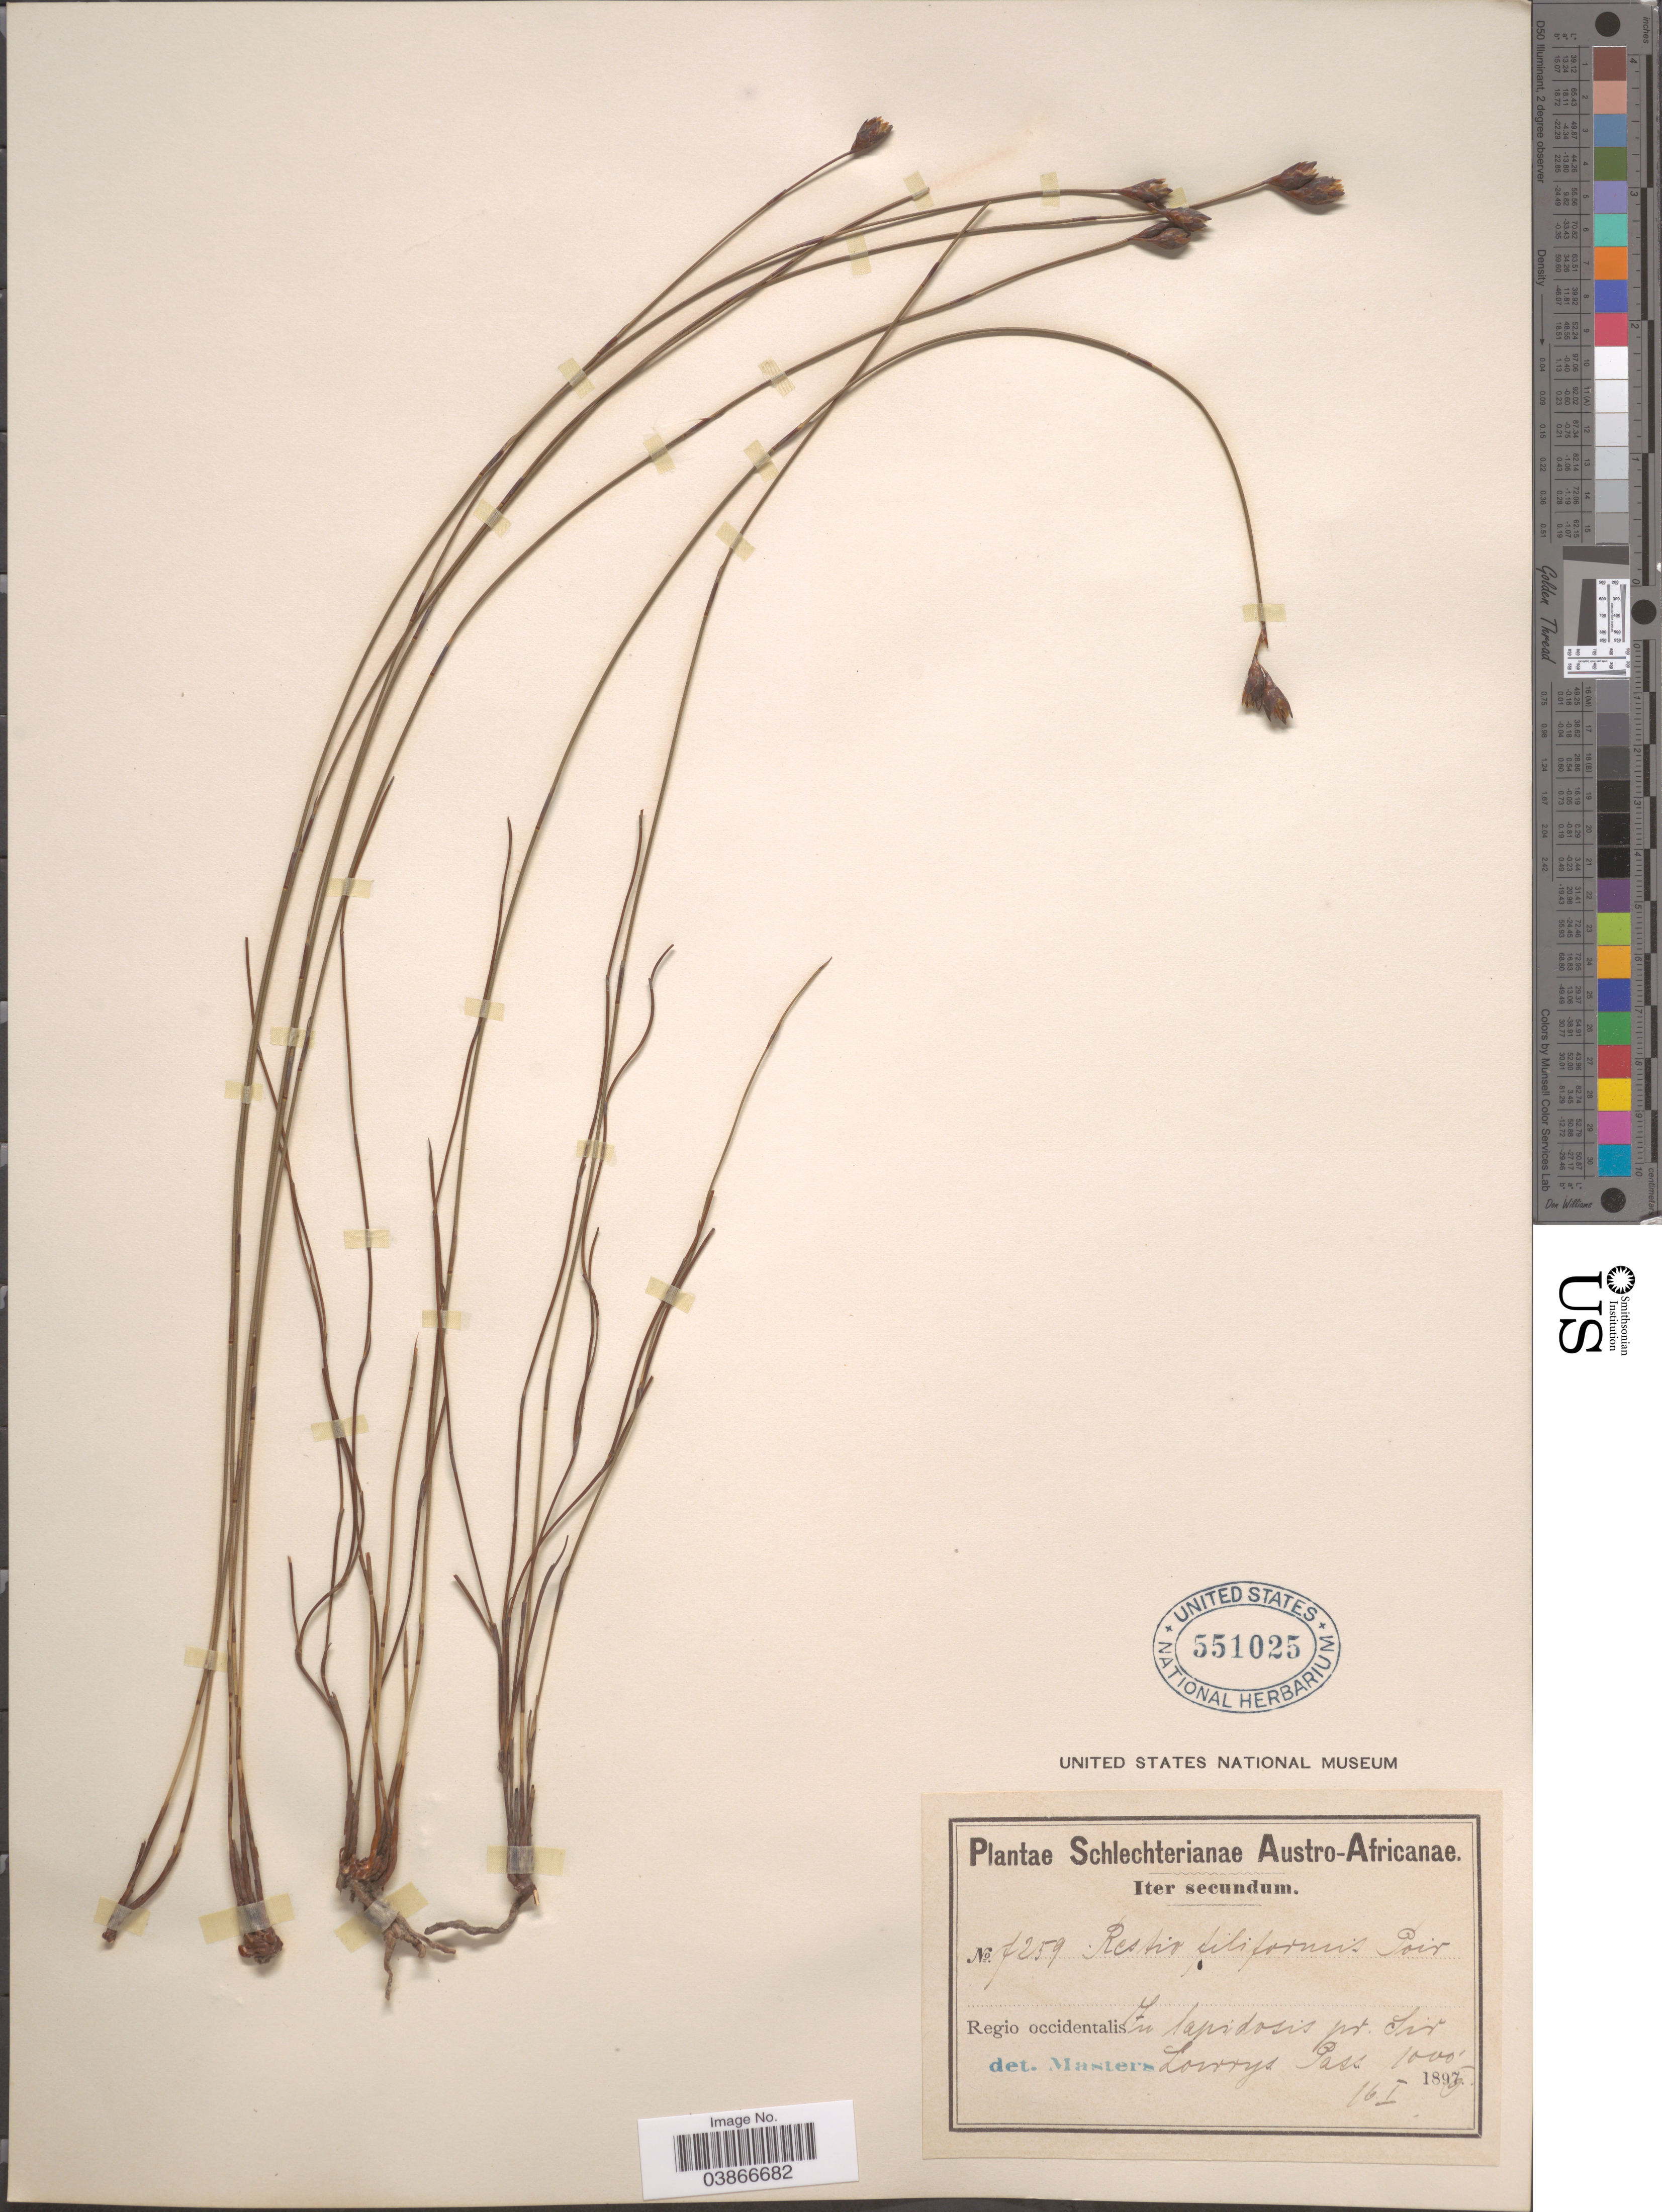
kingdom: Plantae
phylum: Tracheophyta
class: Liliopsida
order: Poales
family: Restionaceae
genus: Restio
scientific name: Restio filiformis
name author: Poir.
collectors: Schlechter, --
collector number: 7259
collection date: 1896-01-16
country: South Africa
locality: Austro-Africanæ. Regio occidentalis In lapidosis pr. Sir Lowrys Pass.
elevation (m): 305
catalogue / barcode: US 551025